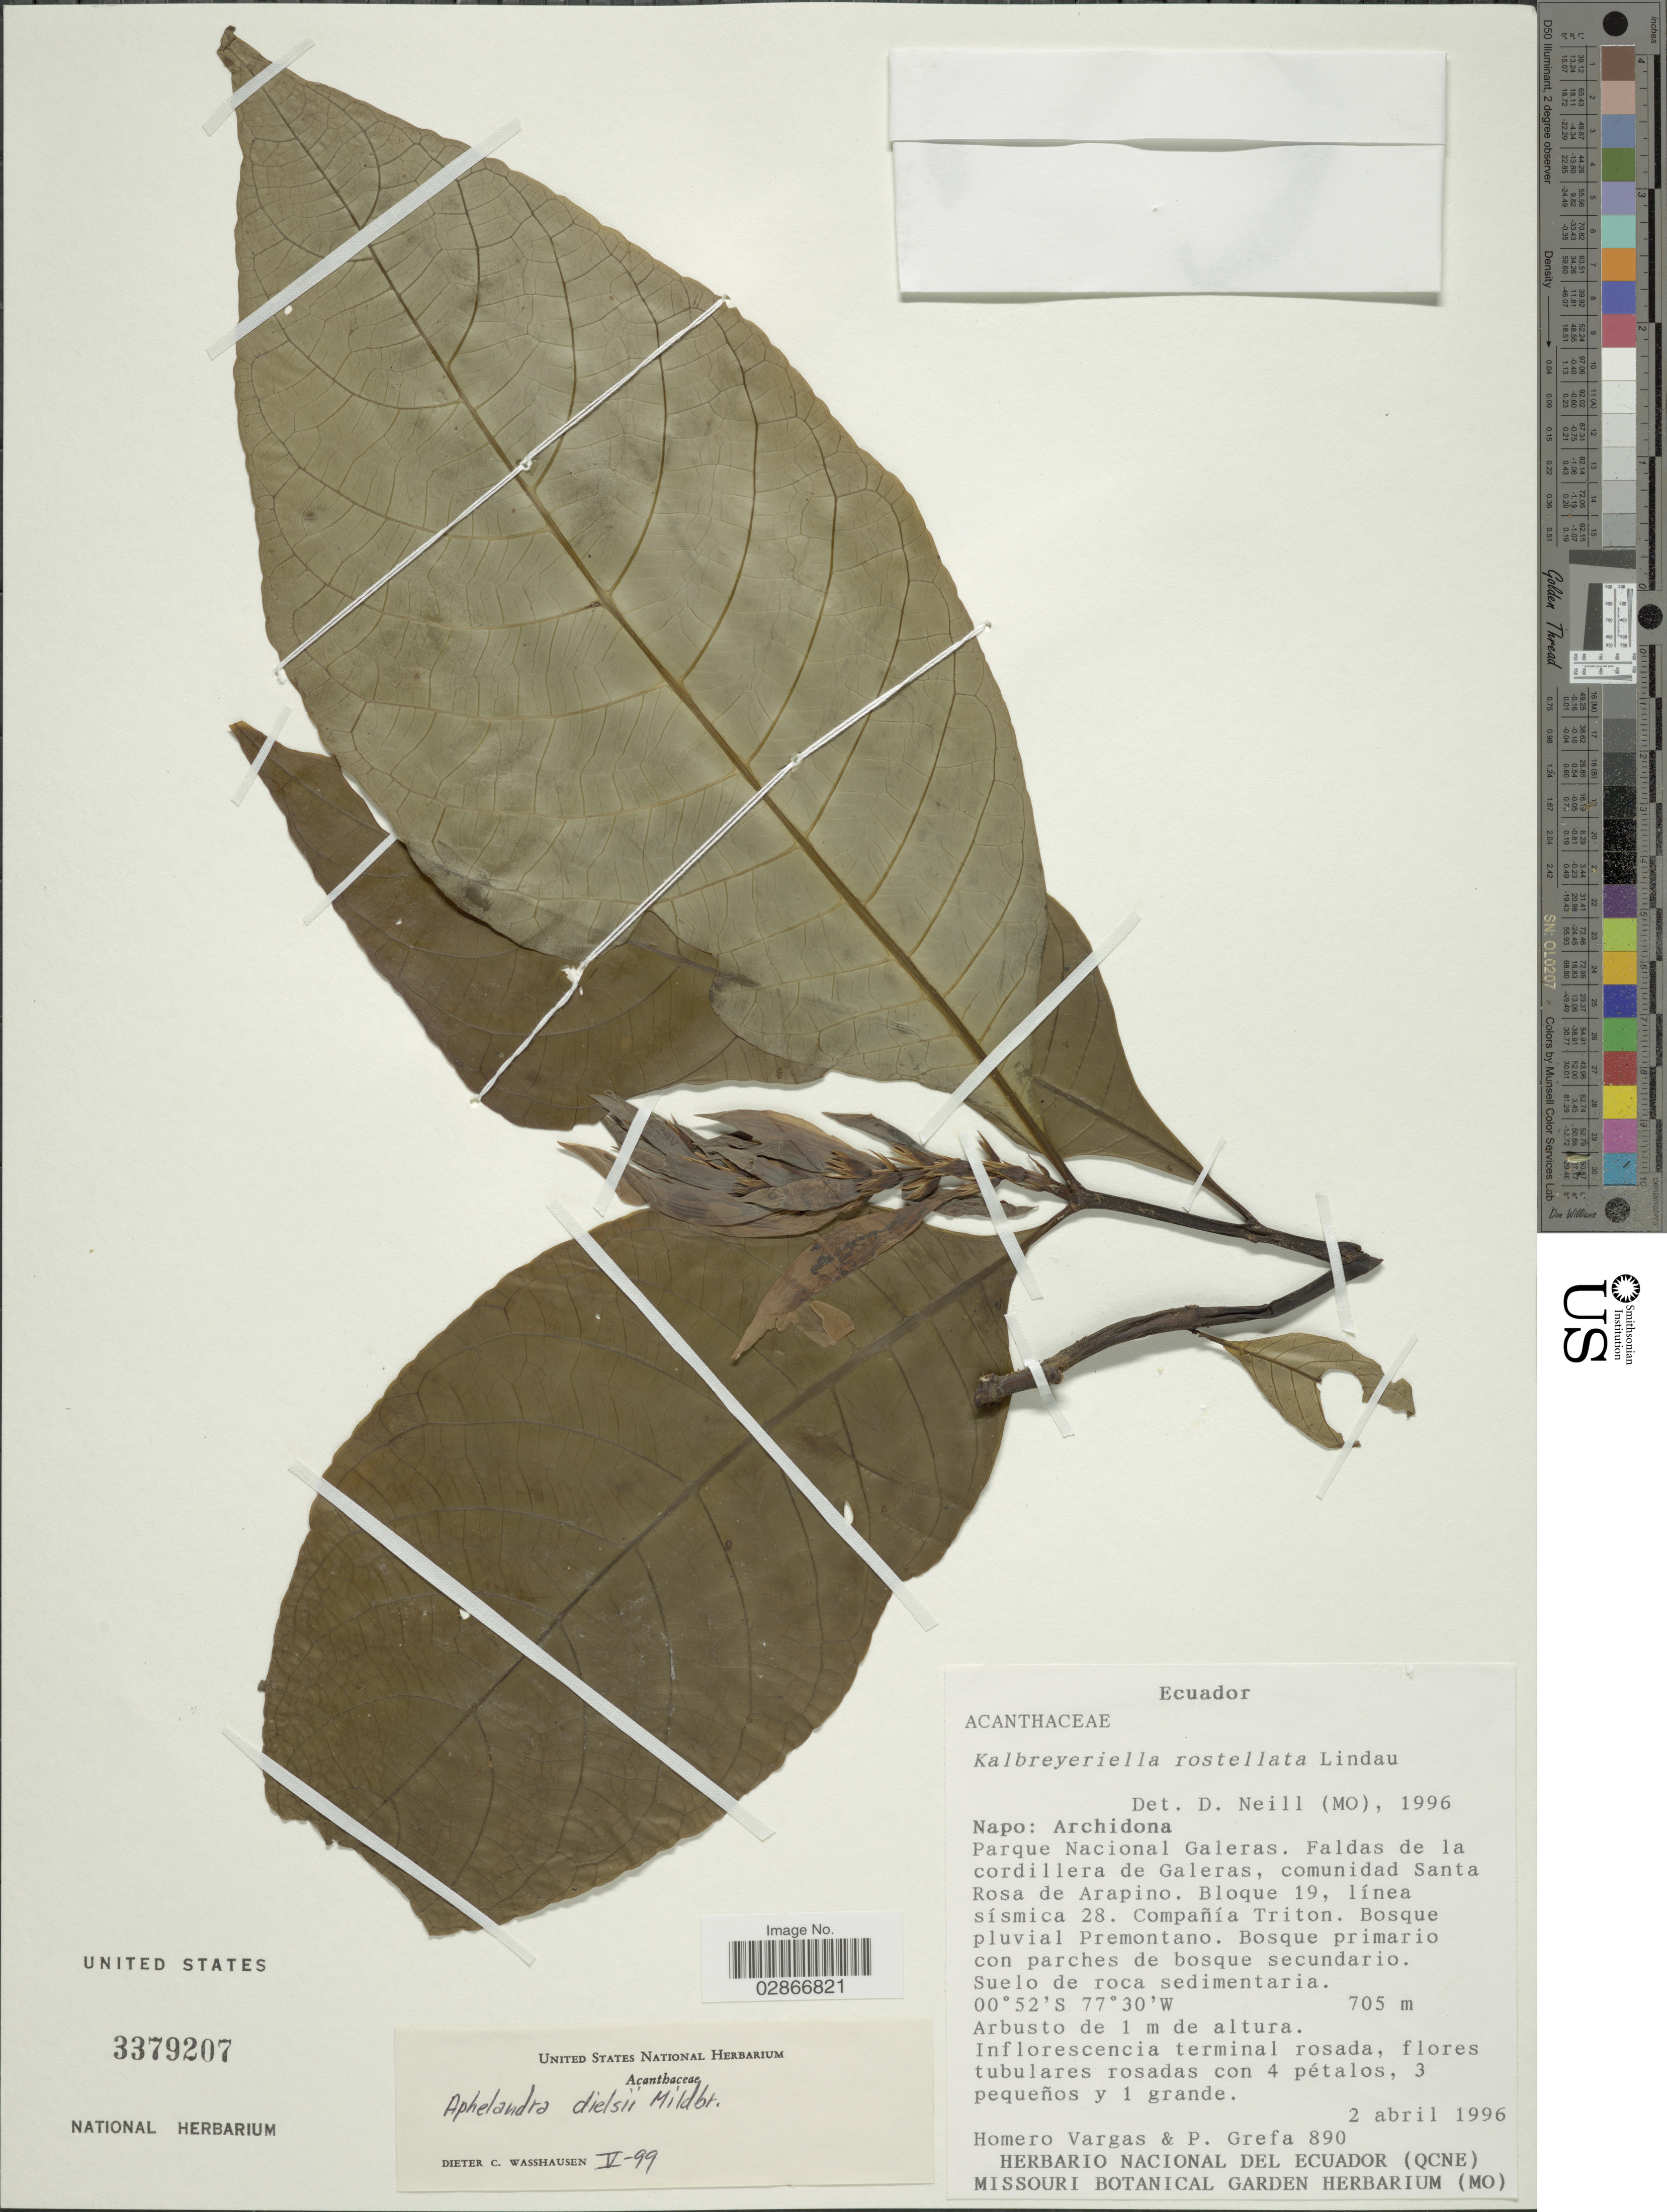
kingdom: Plantae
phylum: Tracheophyta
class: Magnoliopsida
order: Lamiales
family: Acanthaceae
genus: Aphelandra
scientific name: Aphelandra dielsii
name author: Mildbr.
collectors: H. Vargas & P. Grefa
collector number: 890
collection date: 1996-04-02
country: Ecuador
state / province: Napo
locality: Archidona, Parque Nacional Galeras. Faldas cordillera de Galeras, comunidad Santa Rosa de Arapino. Bloque 19, línea sísmica 28. Compañia Triton.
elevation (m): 705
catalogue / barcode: US 3379207